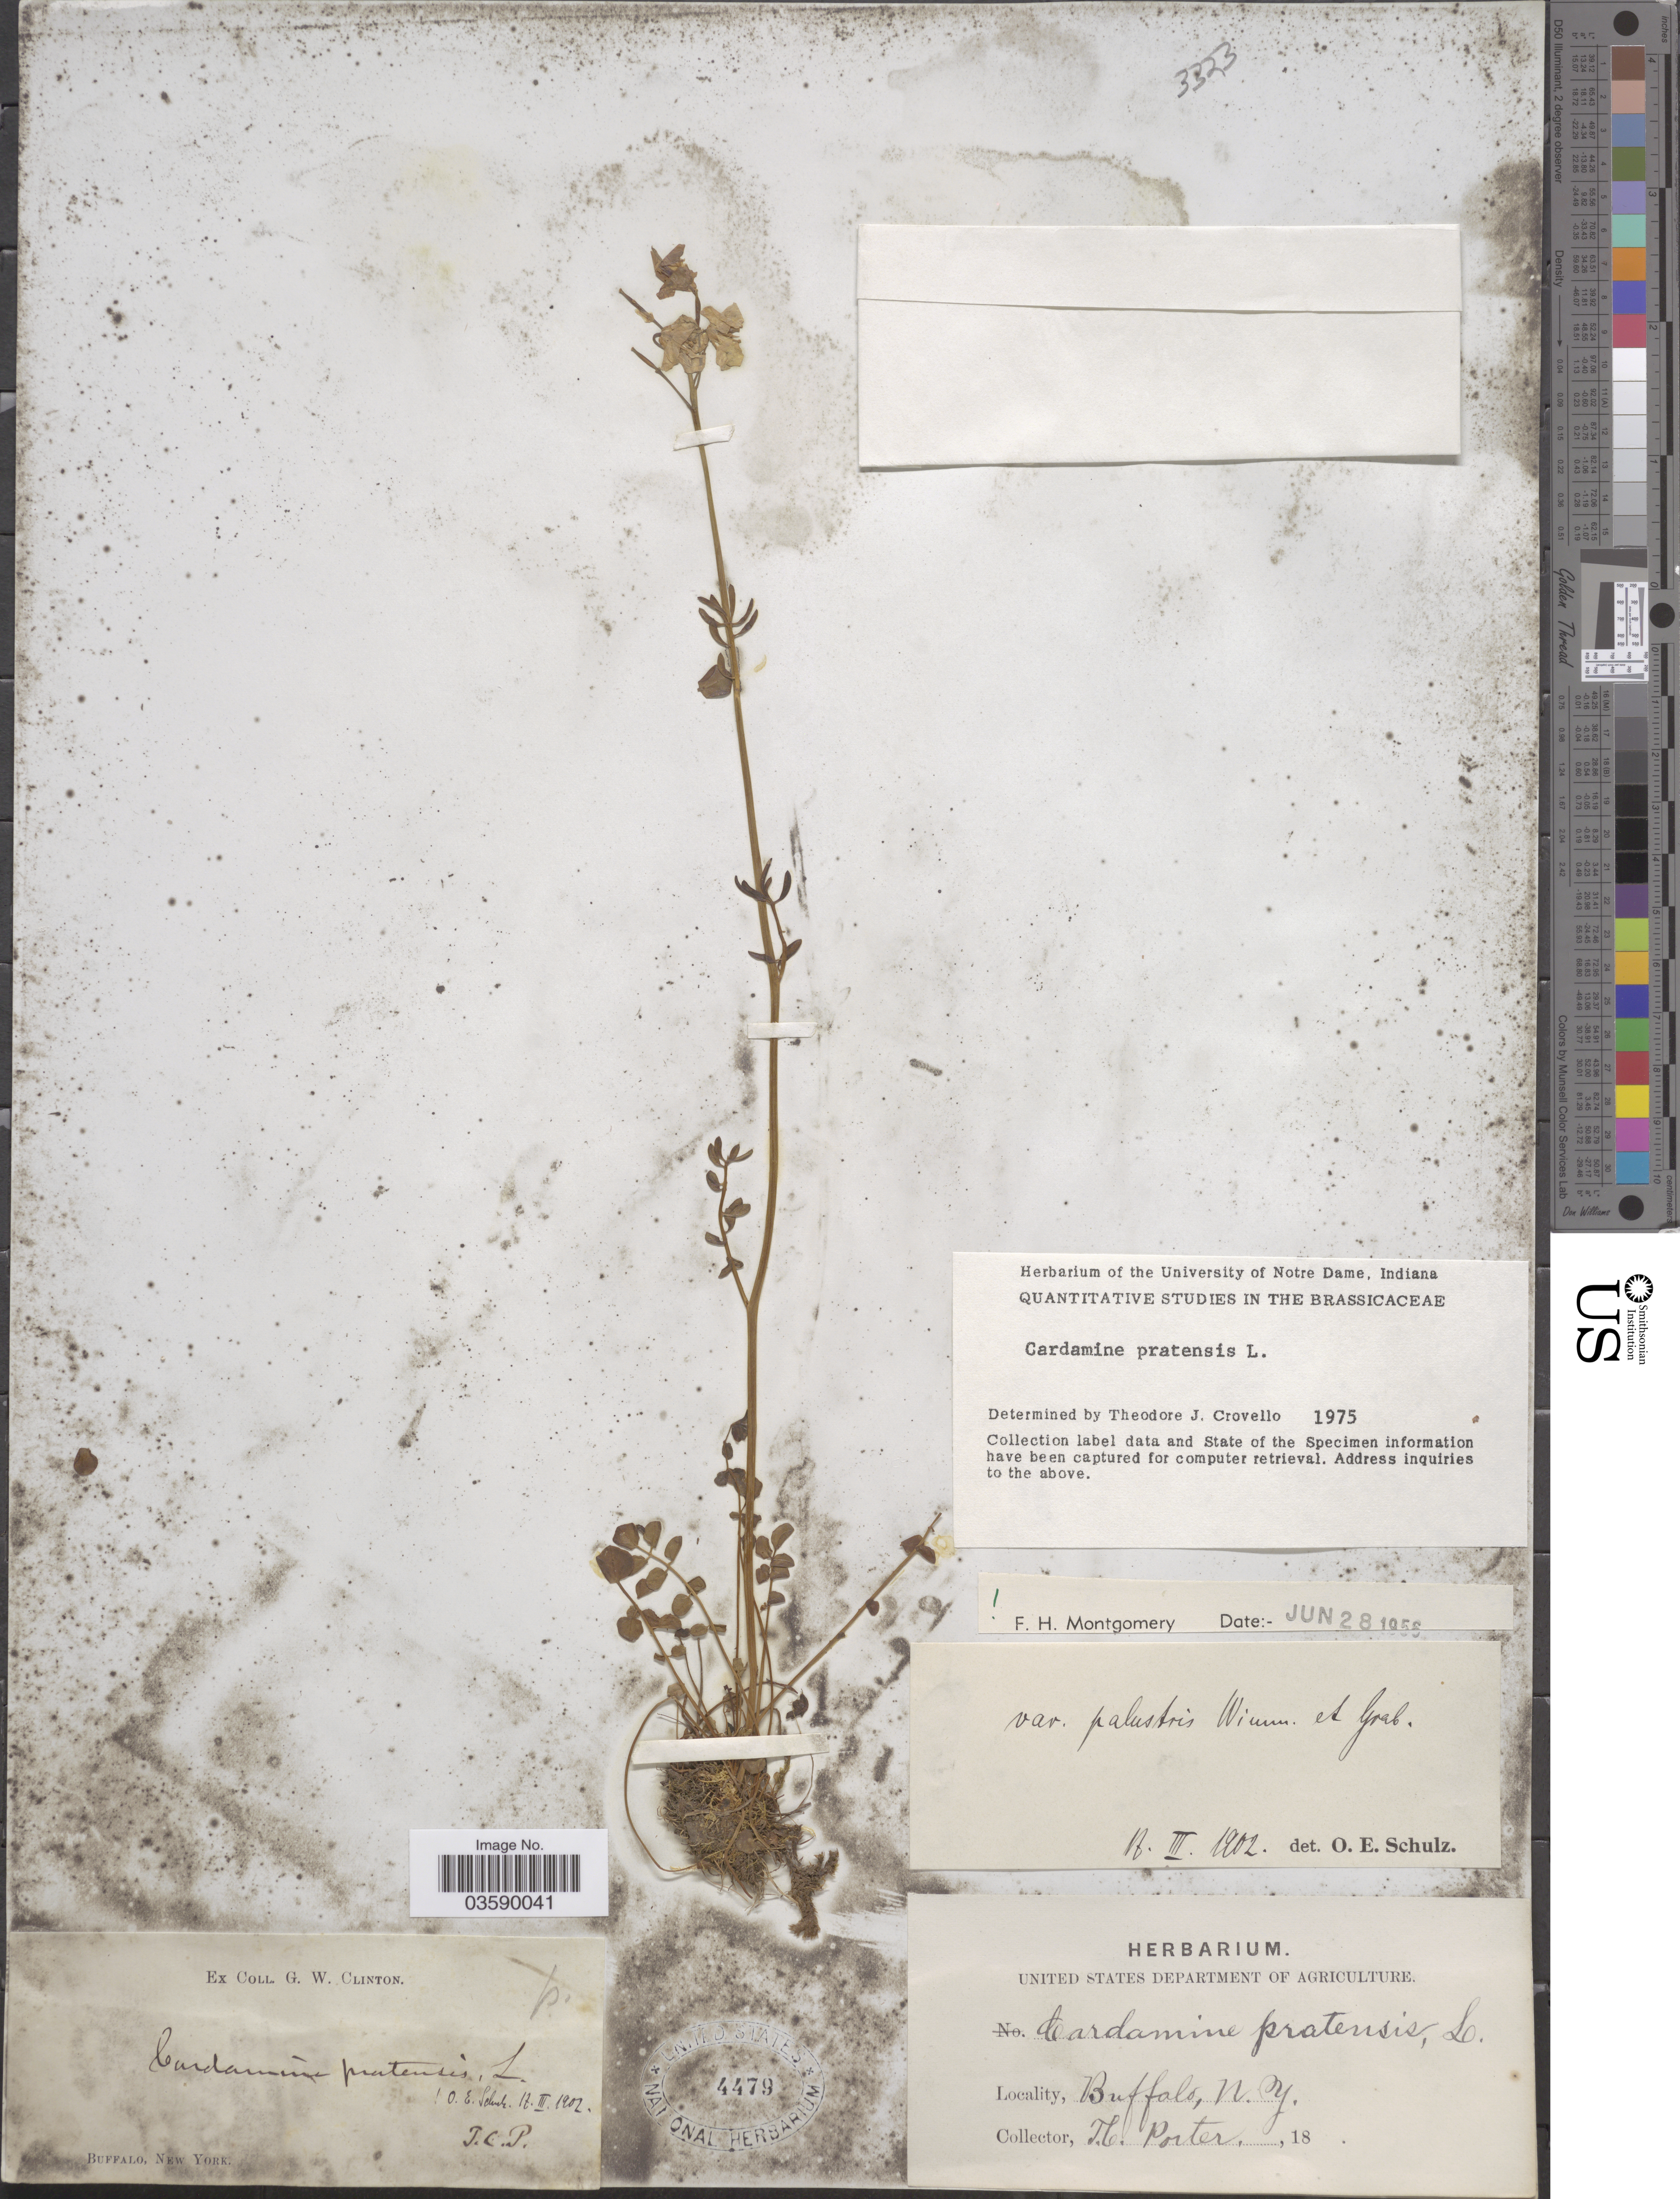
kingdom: Plantae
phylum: Tracheophyta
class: Magnoliopsida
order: Brassicales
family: Brassicaceae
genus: Cardamine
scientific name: Cardamine pratensis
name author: L.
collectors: H. Porter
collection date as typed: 18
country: United States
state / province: New York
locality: Buffalo.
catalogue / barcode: US 4479